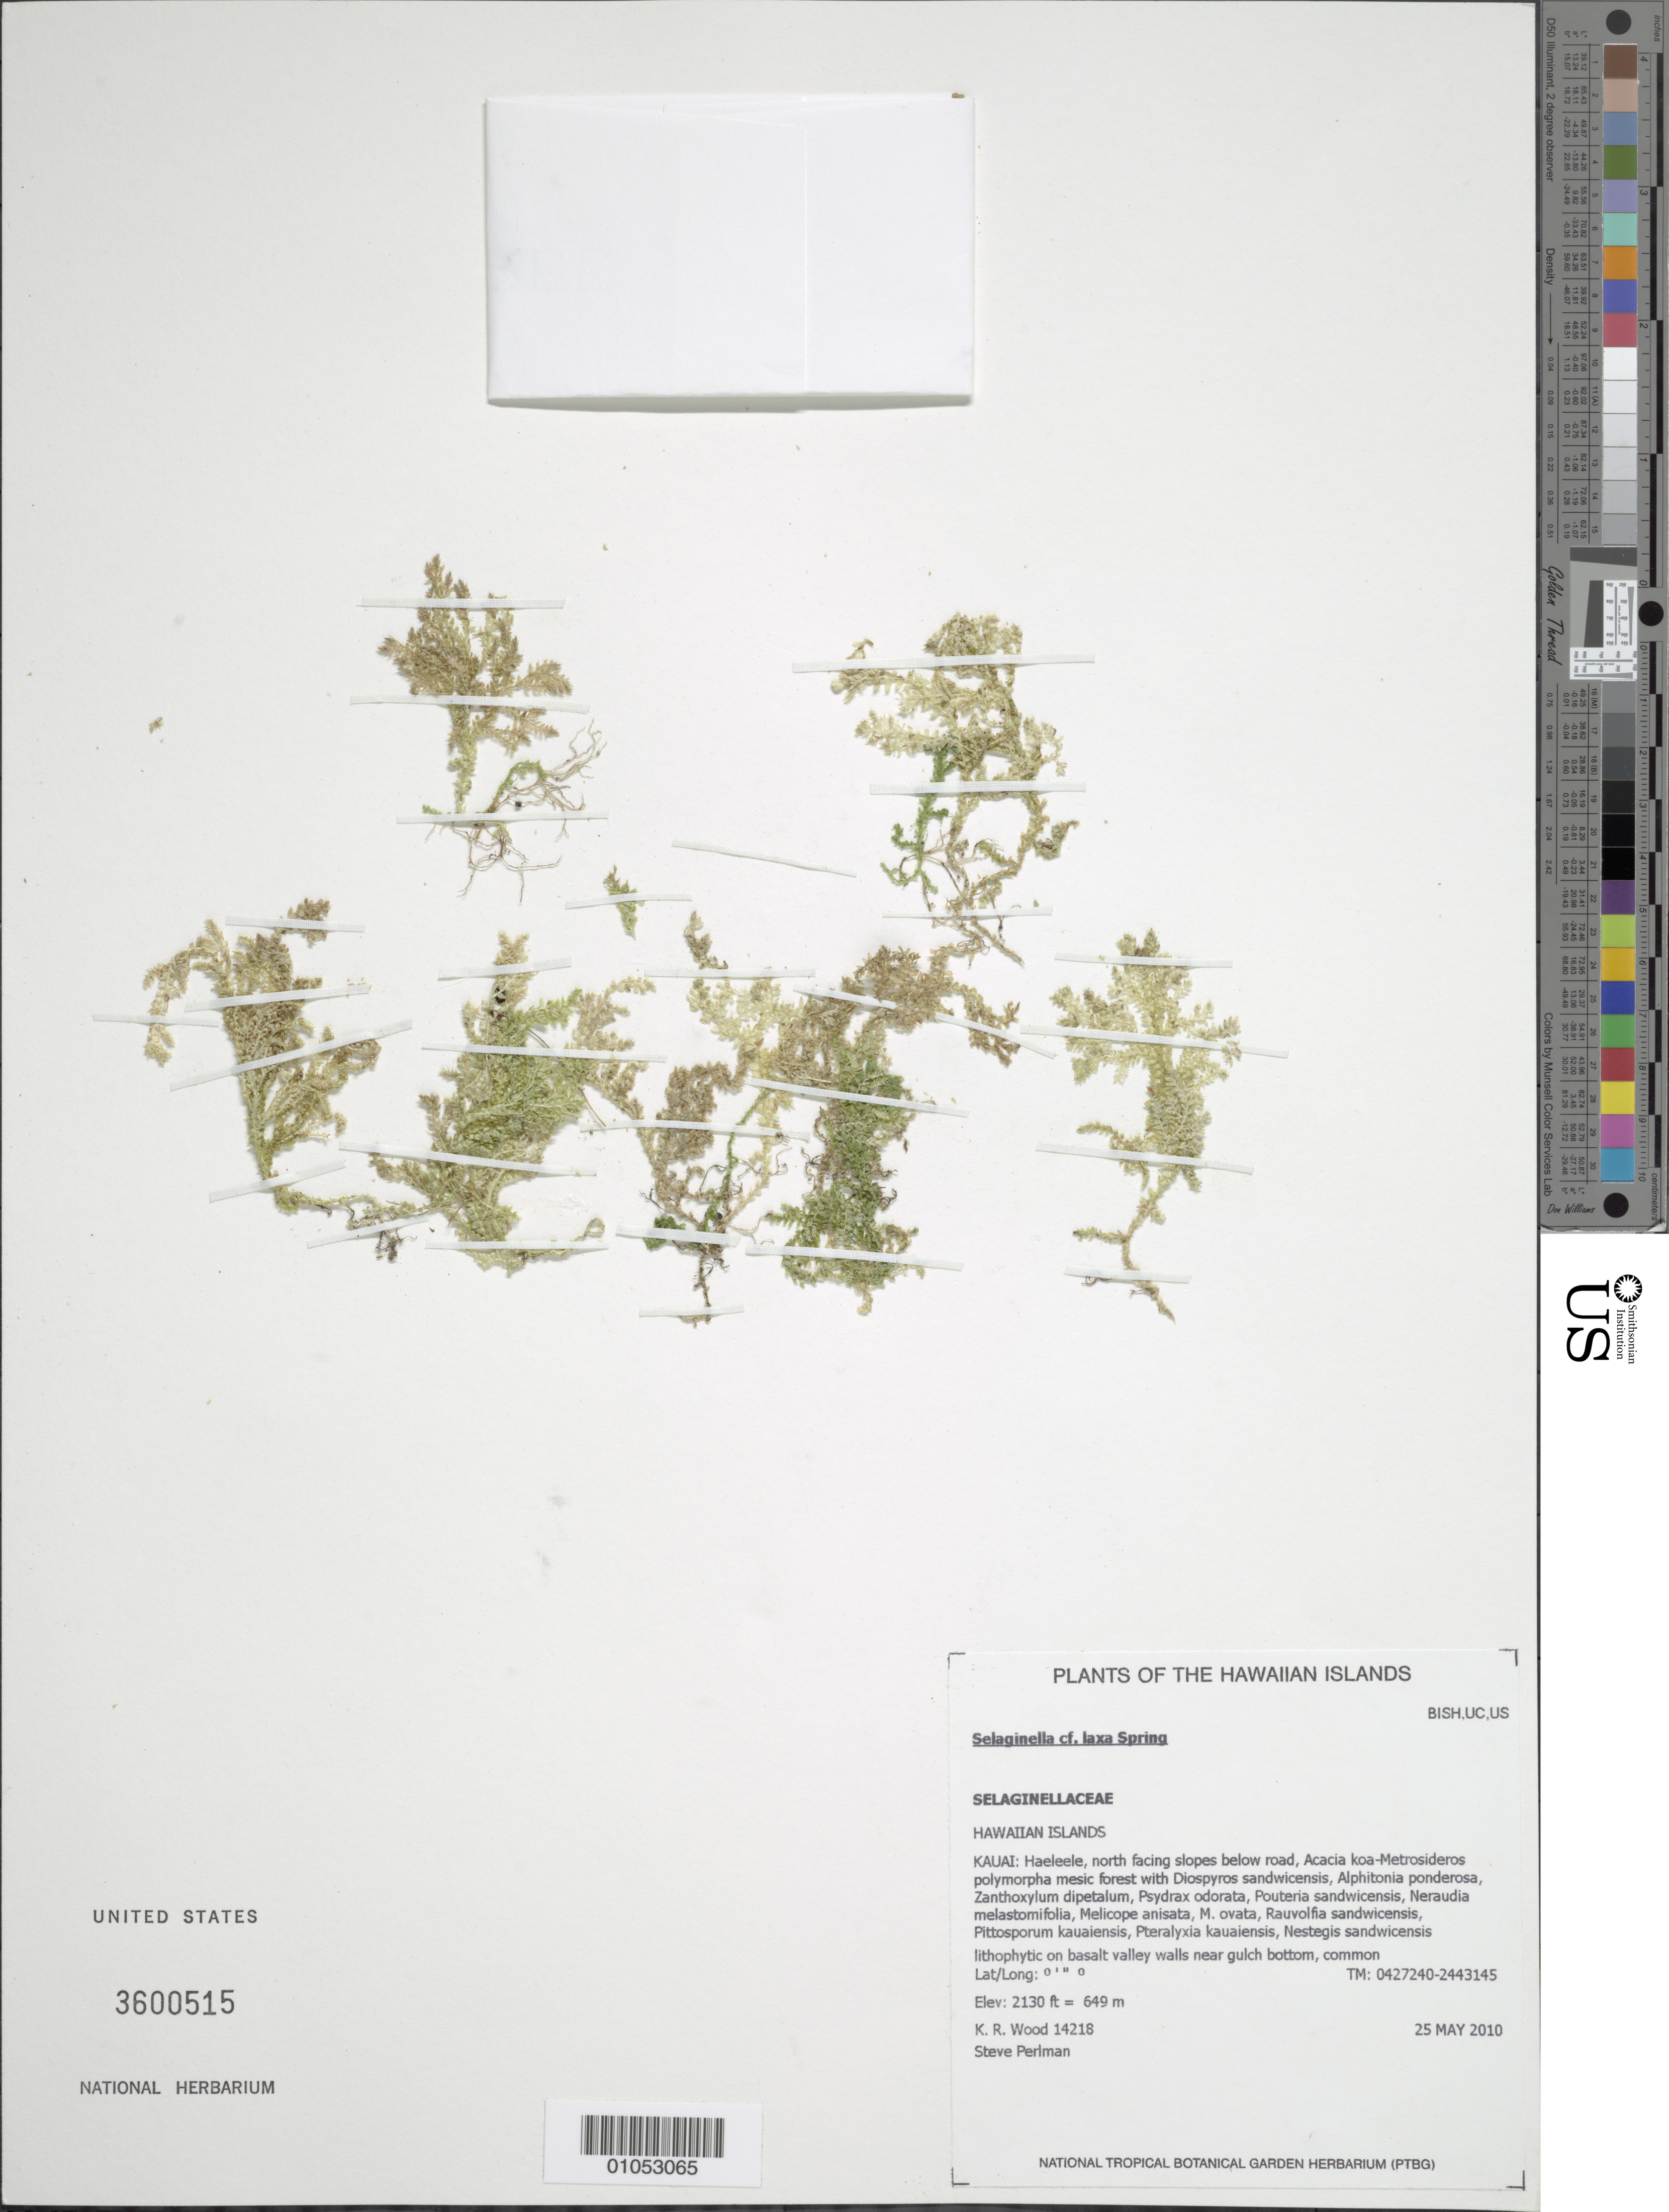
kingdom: Plantae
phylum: Tracheophyta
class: Lycopodiopsida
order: Selaginellales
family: Selaginellaceae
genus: Selaginella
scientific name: Selaginella laxa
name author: Spring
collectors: K. R. Wood & S. P. Perlman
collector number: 14218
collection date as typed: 25 May 2010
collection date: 2010-05-25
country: United States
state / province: Hawaii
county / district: Kaui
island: Kaua'i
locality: Haeleele, north facing slopes below road.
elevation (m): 649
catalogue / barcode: US 3600515